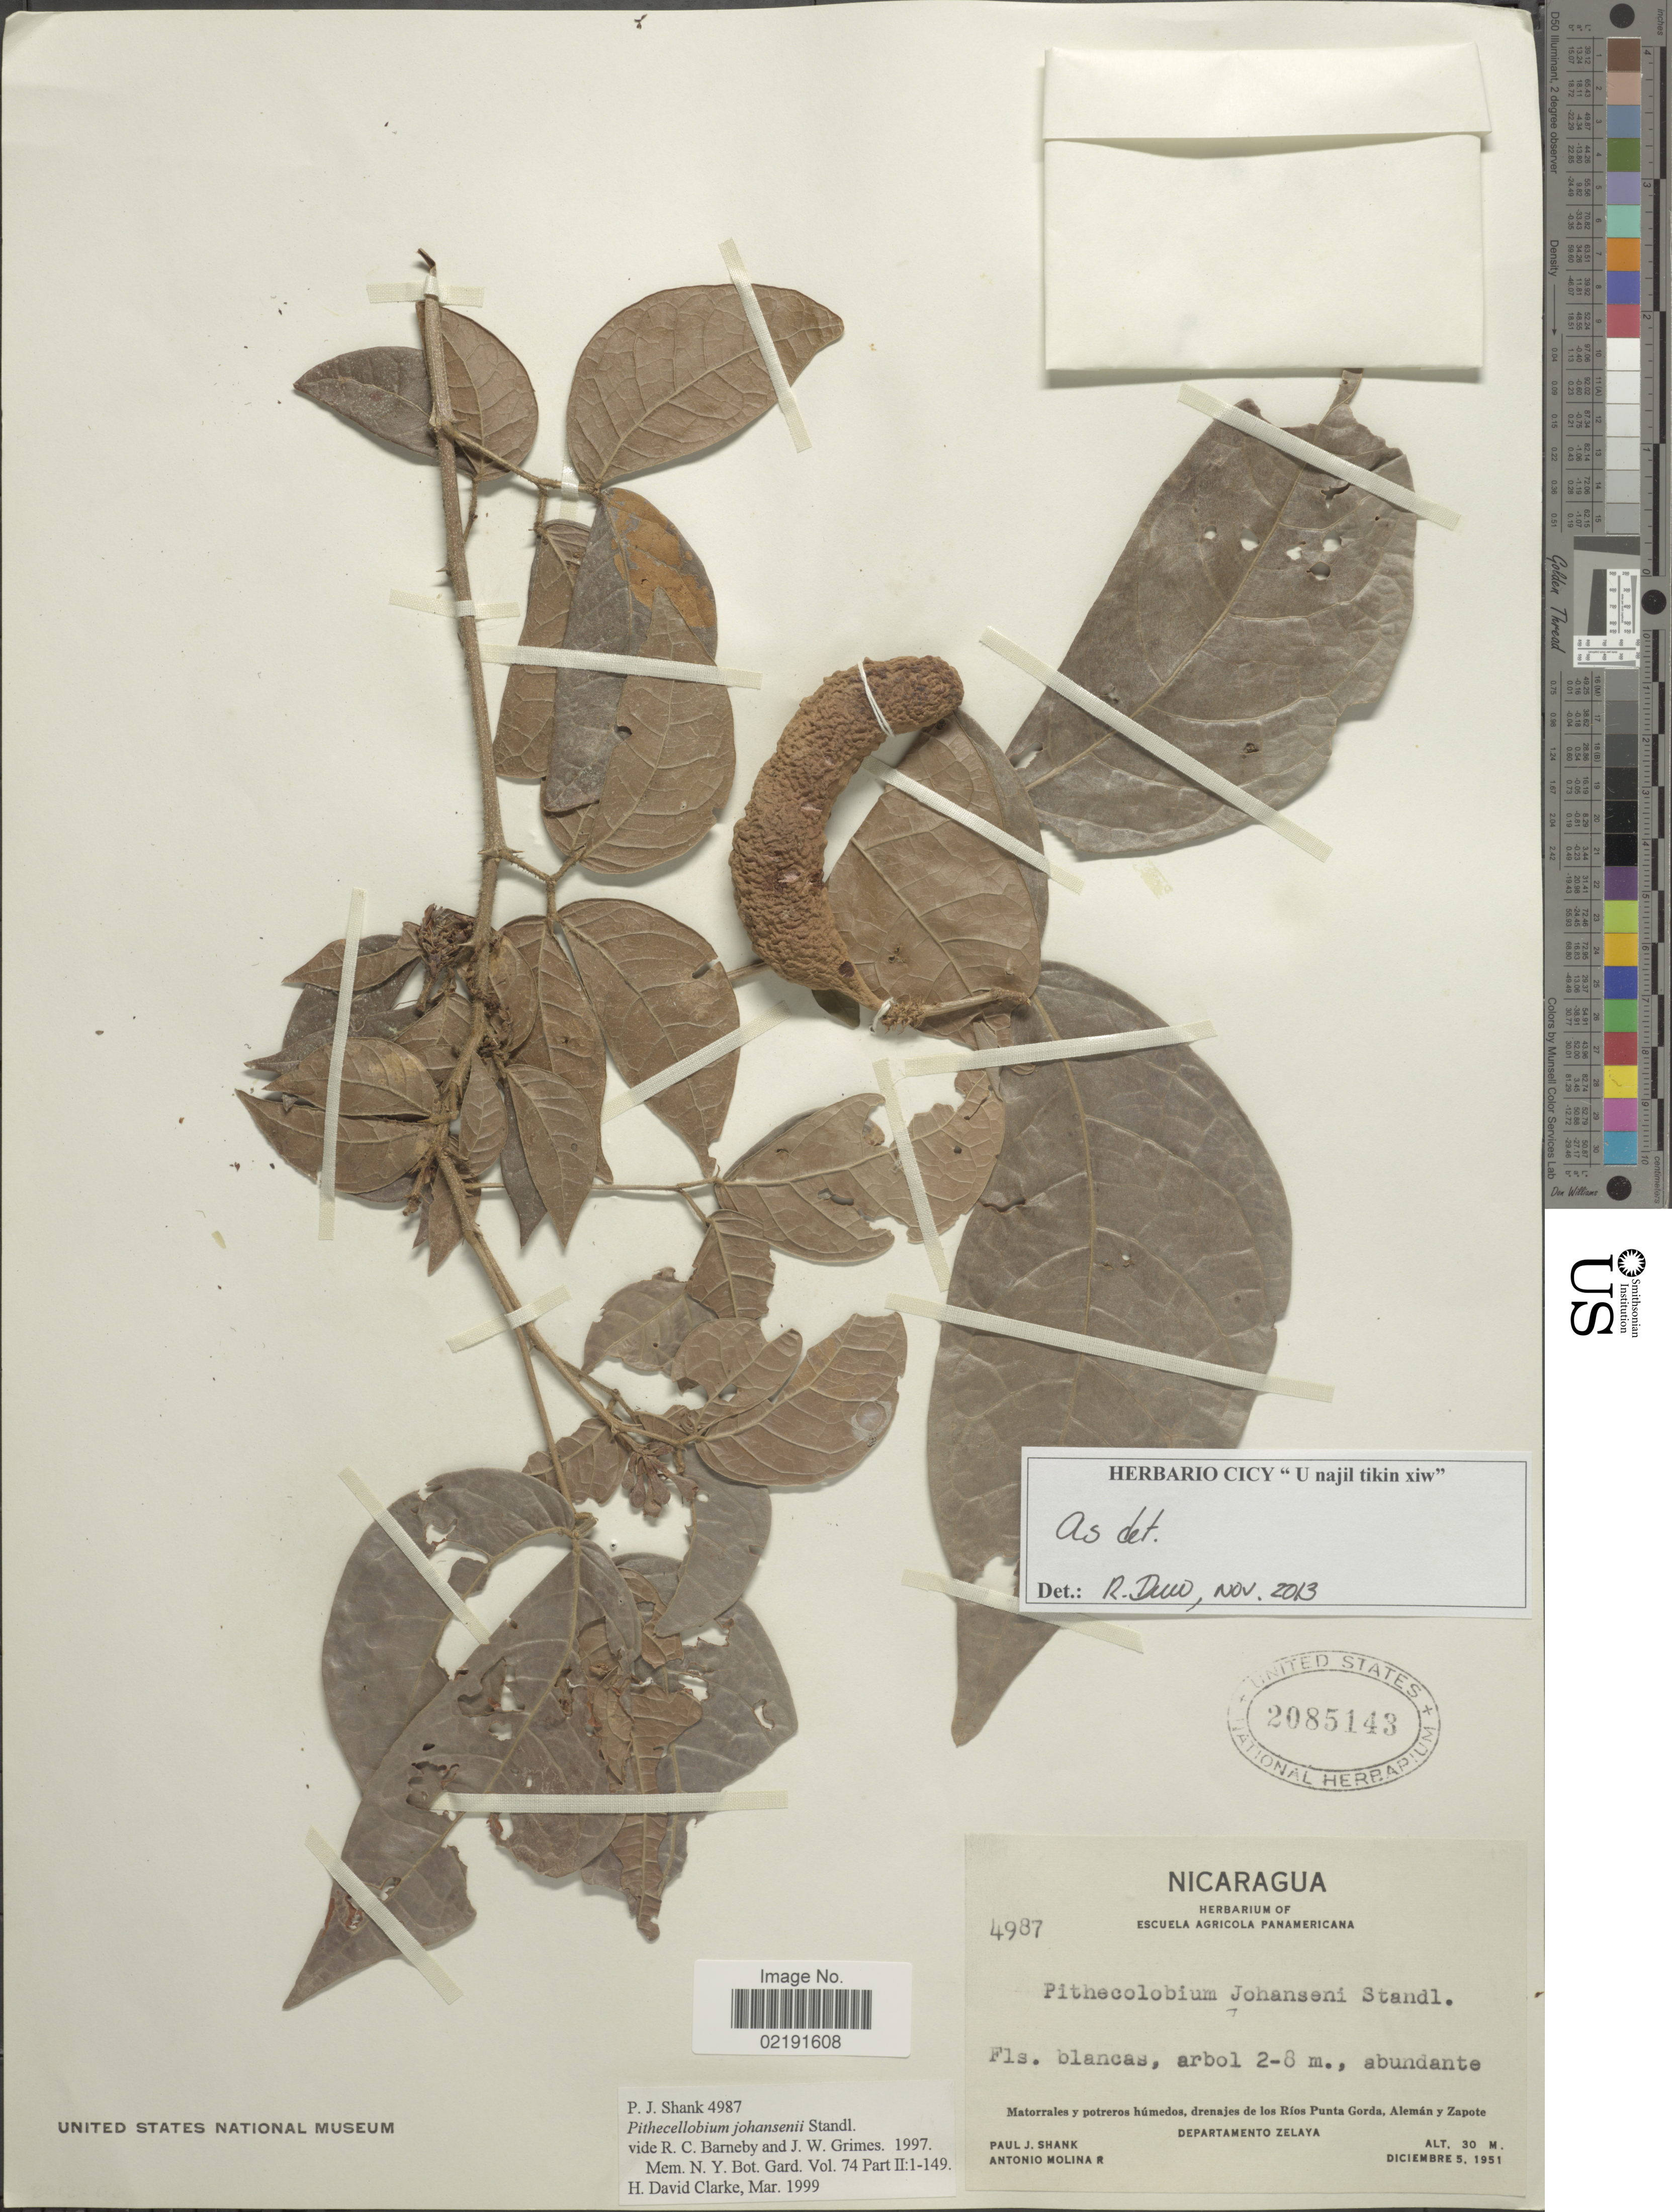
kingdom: Plantae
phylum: Tracheophyta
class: Magnoliopsida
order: Fabales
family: Fabaceae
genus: Pithecellobium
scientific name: Pithecellobium johansenii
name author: Standl.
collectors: P. J. Shank & A. Molina R.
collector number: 4987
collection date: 1951-12-05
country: Nicaragua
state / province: Atlantico Sur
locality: Matorrales y potreros húmedos, drenajes de los Ríos Punta Gorda, Alemán y Zapote. Departamento Zelaya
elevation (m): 30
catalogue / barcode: US 2085143